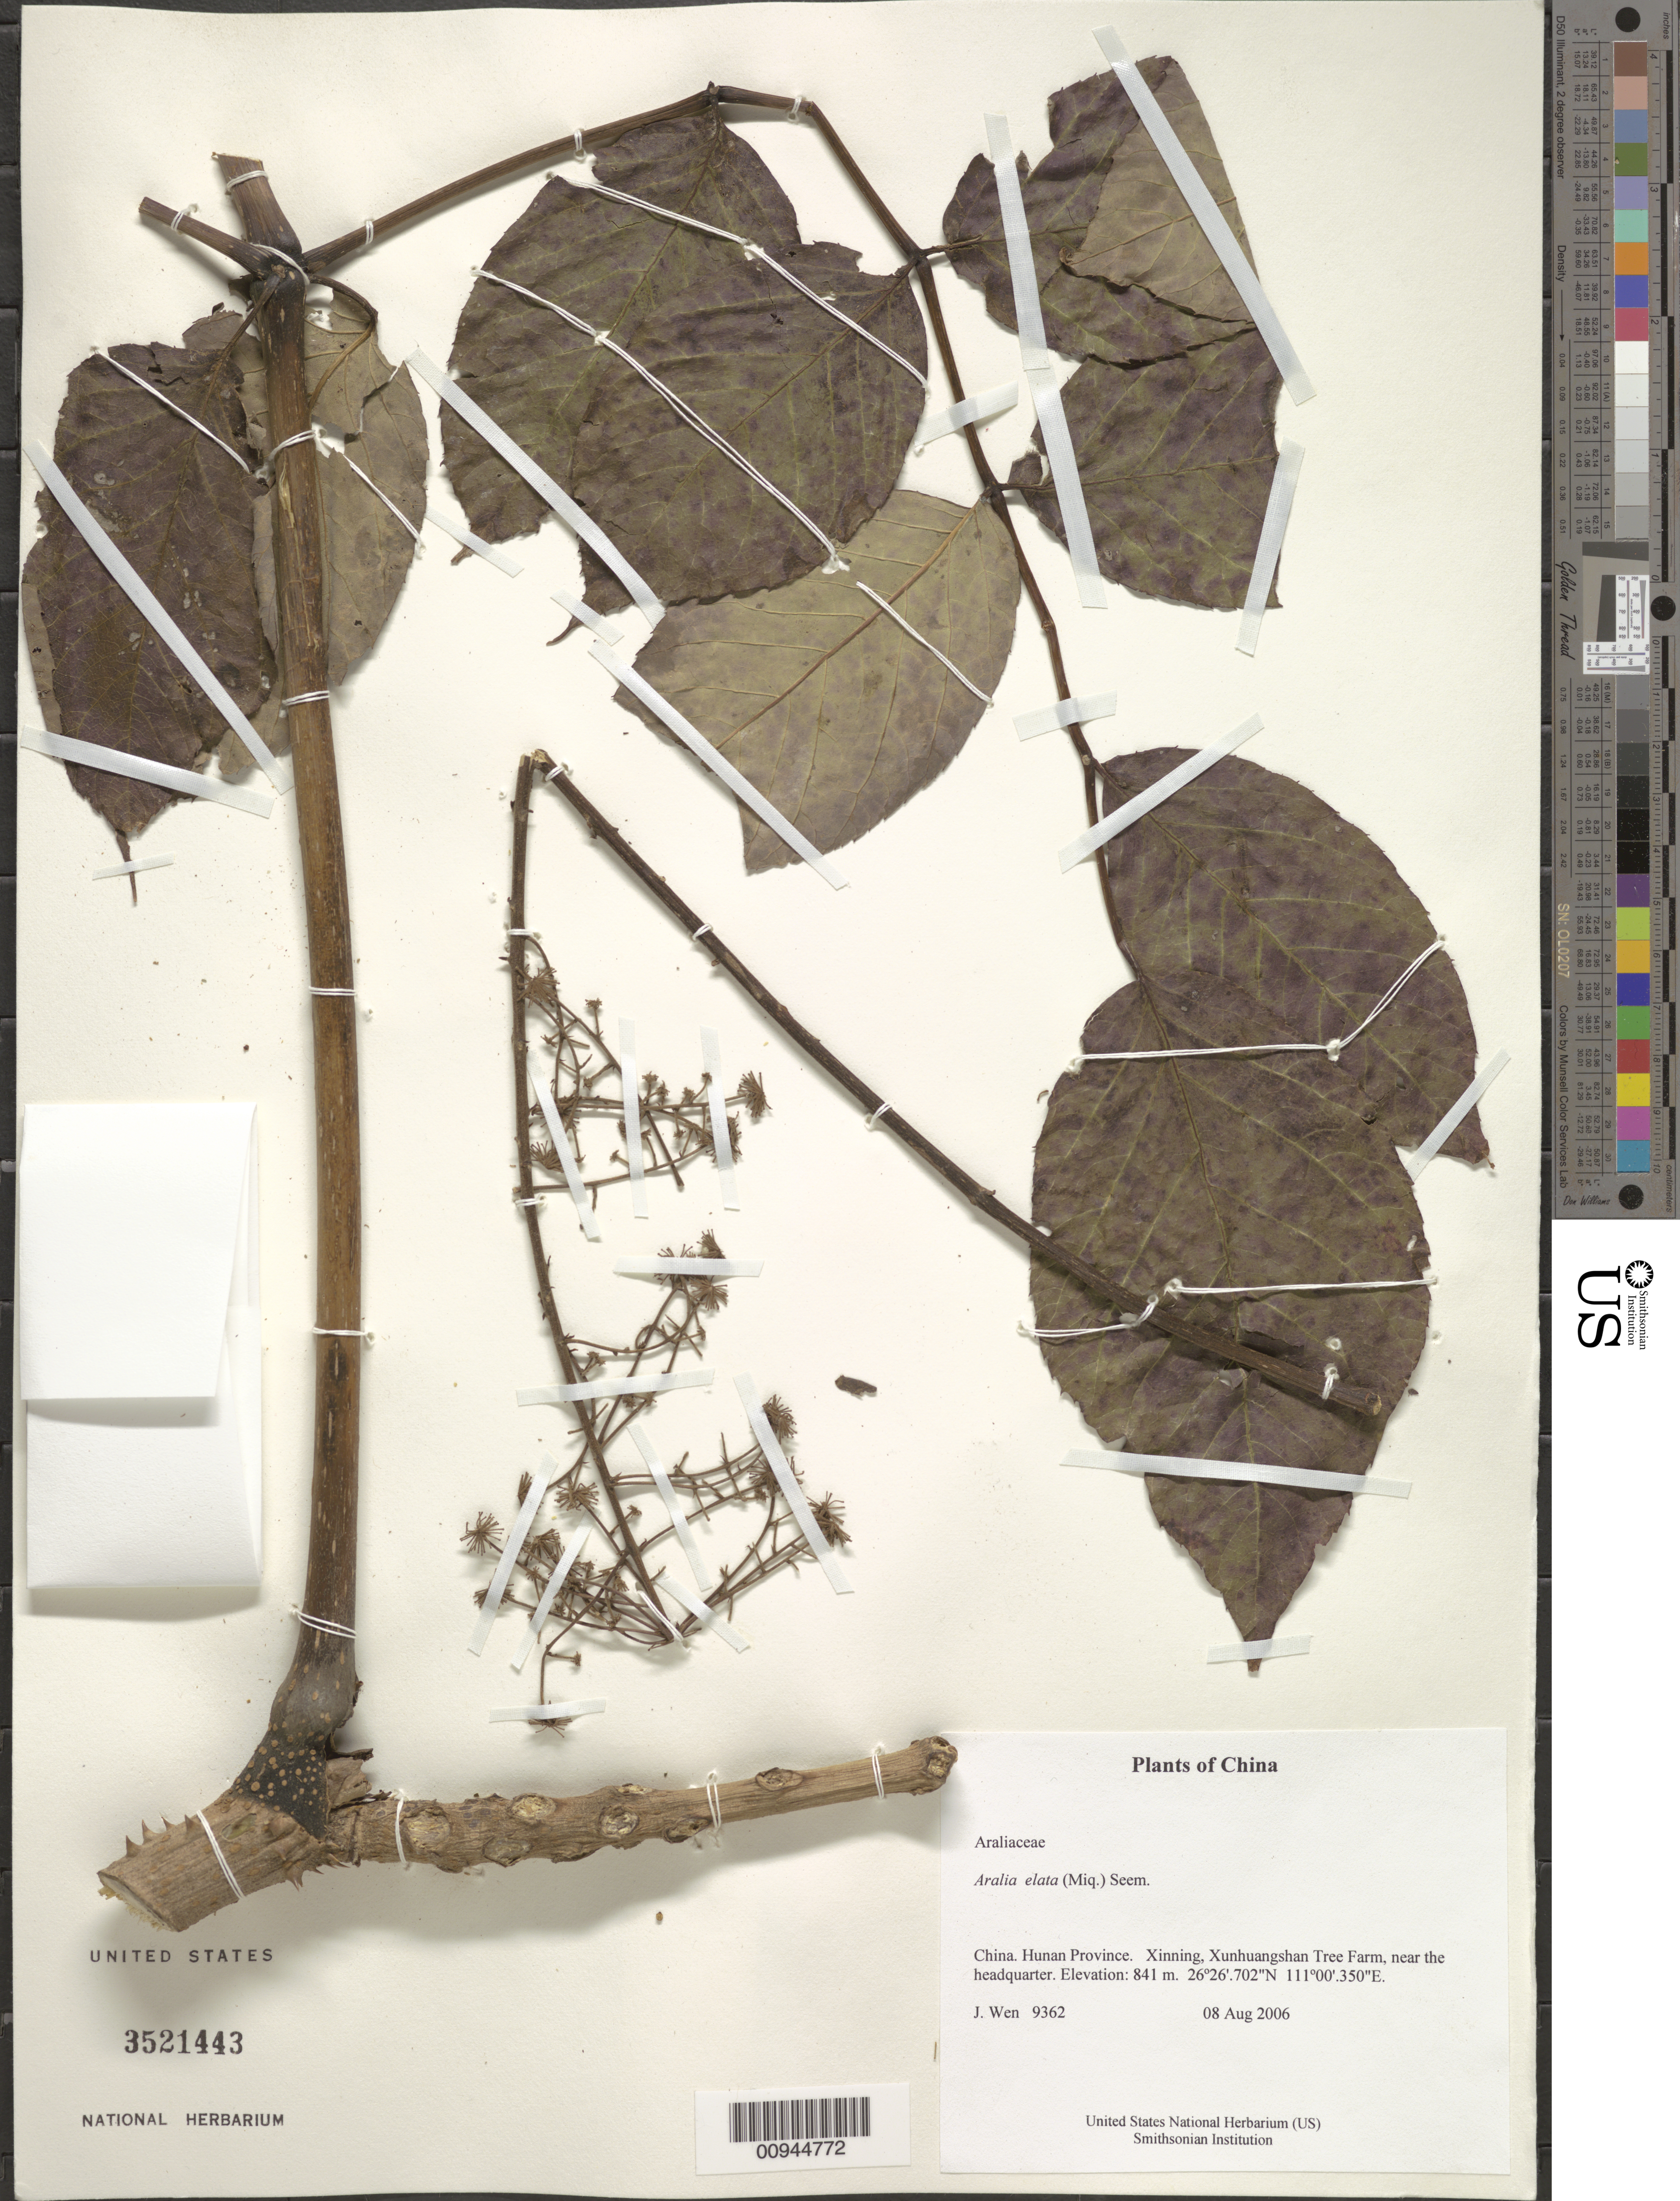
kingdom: Plantae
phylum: Tracheophyta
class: Magnoliopsida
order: Apiales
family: Araliaceae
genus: Aralia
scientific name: Aralia elata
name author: (Miq.) Seem.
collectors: J. Wen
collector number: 9362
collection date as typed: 08 Aug 2006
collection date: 2006-08-08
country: China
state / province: Hunan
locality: Xinning, Xunhuangshan Tree Farm, near the headquarter.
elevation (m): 841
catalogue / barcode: US 3521443